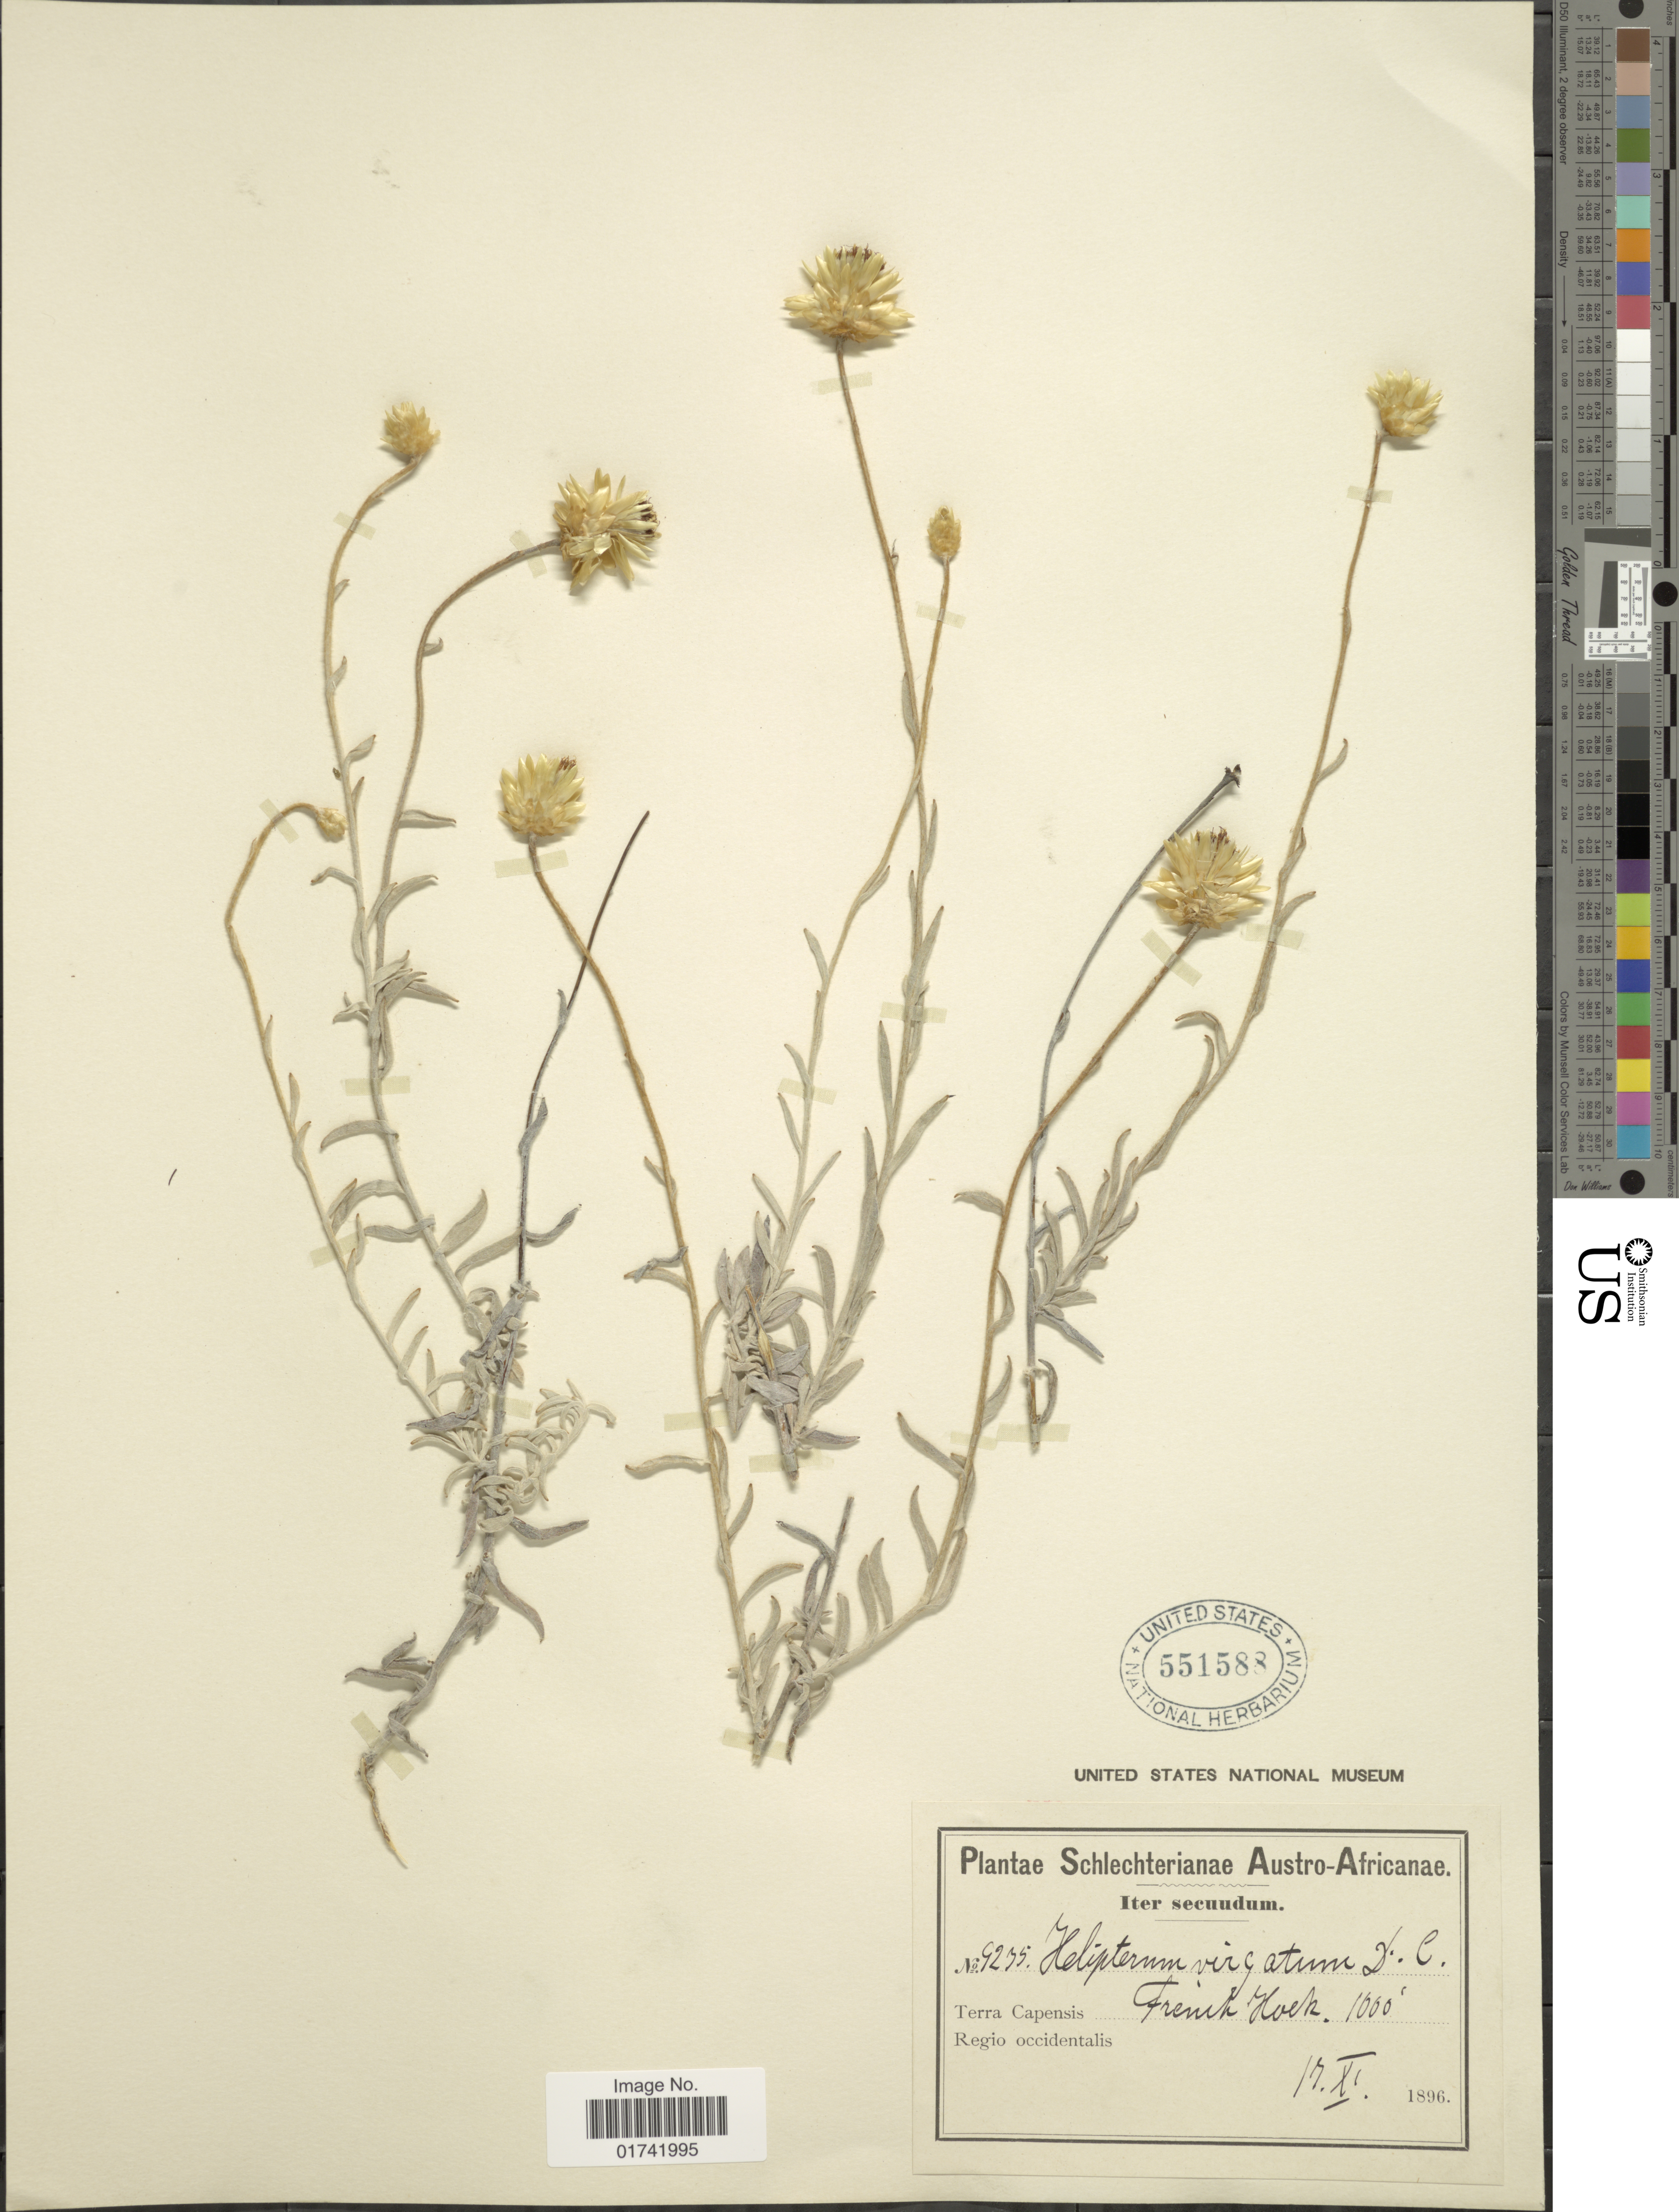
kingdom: Plantae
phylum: Tracheophyta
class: Magnoliopsida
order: Asterales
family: Asteraceae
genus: Helipterum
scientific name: Helipterum virgatum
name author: DC.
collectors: Schlechter, --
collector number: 9235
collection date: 1896-11-17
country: South Africa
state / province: Western Cape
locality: Regio Occidentalis French Hoek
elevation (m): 305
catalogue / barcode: US 551588